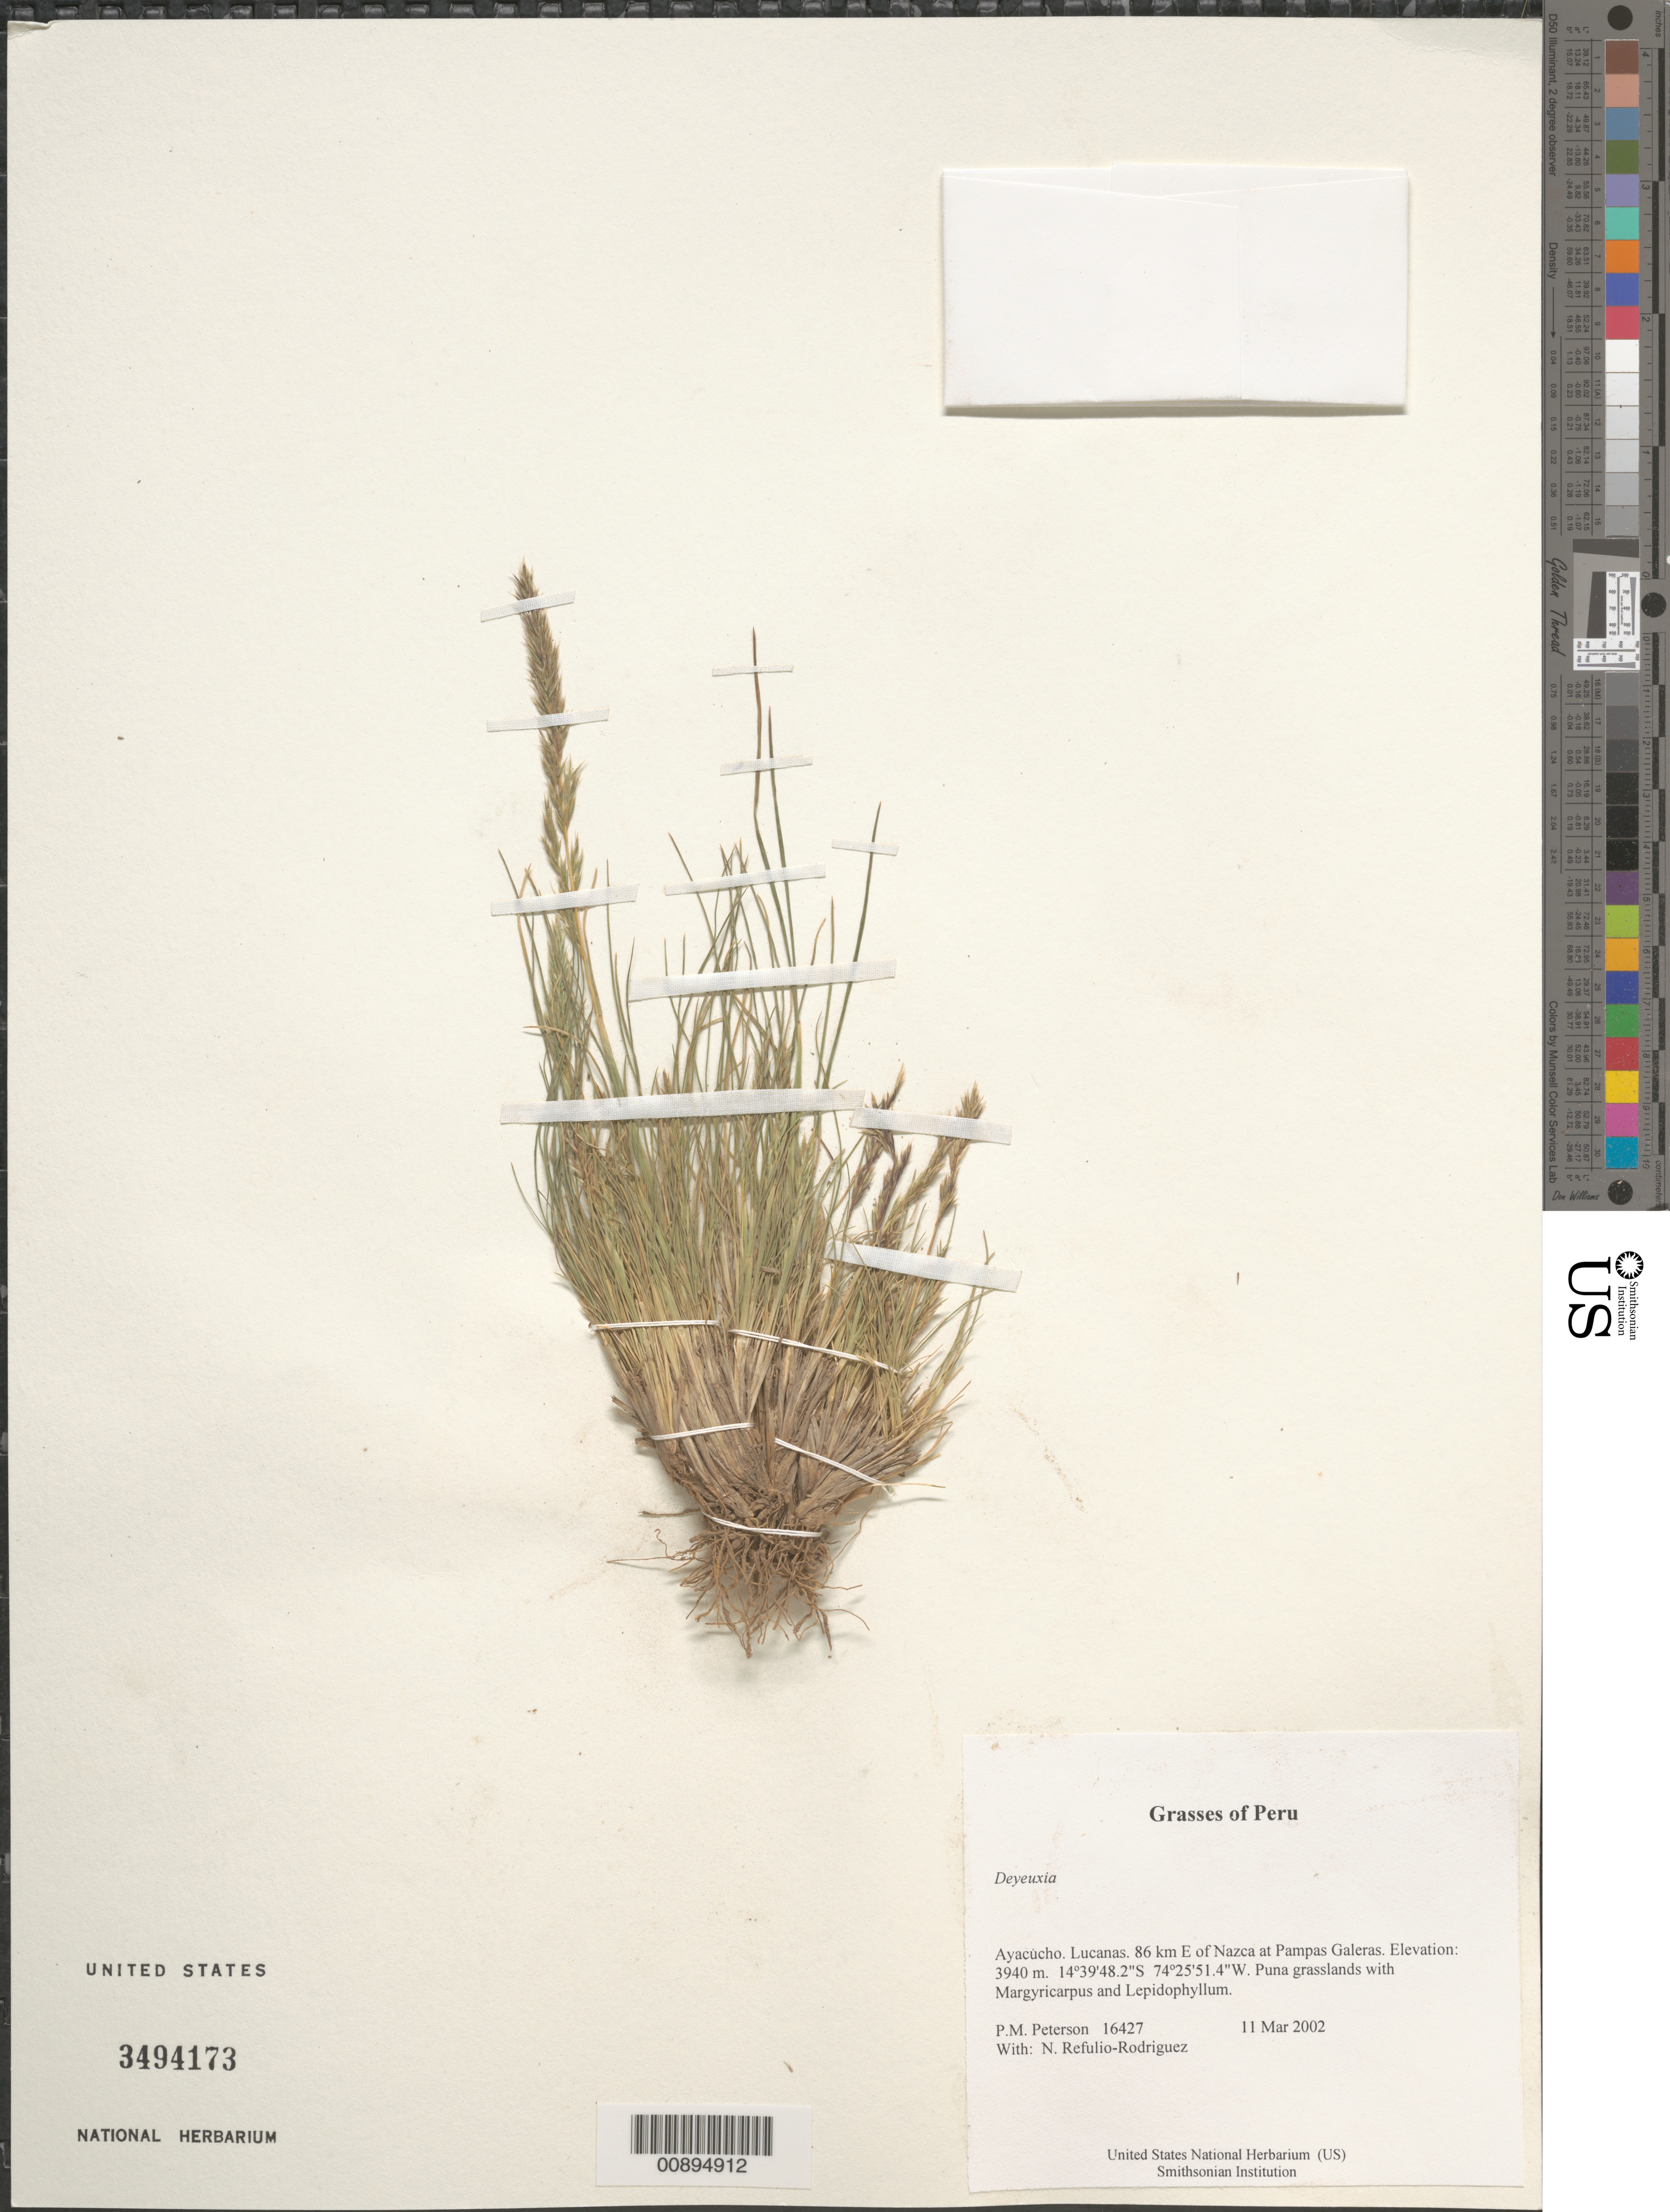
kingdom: Plantae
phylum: Tracheophyta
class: Liliopsida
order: Poales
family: Poaceae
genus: Calamagrostis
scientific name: Calamagrostis sp.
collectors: P. M. Peterson & N. Refulio-Rodríguez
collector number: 16427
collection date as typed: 11 Mar 2002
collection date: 2002-03-11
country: Peru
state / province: Ayacucho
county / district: Lucanas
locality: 86 km E of Nazca at Pampas Galeras.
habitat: Puna grasslands with ~Margyricarpus~ and ~Lepidophyllum~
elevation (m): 3940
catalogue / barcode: US 3494173